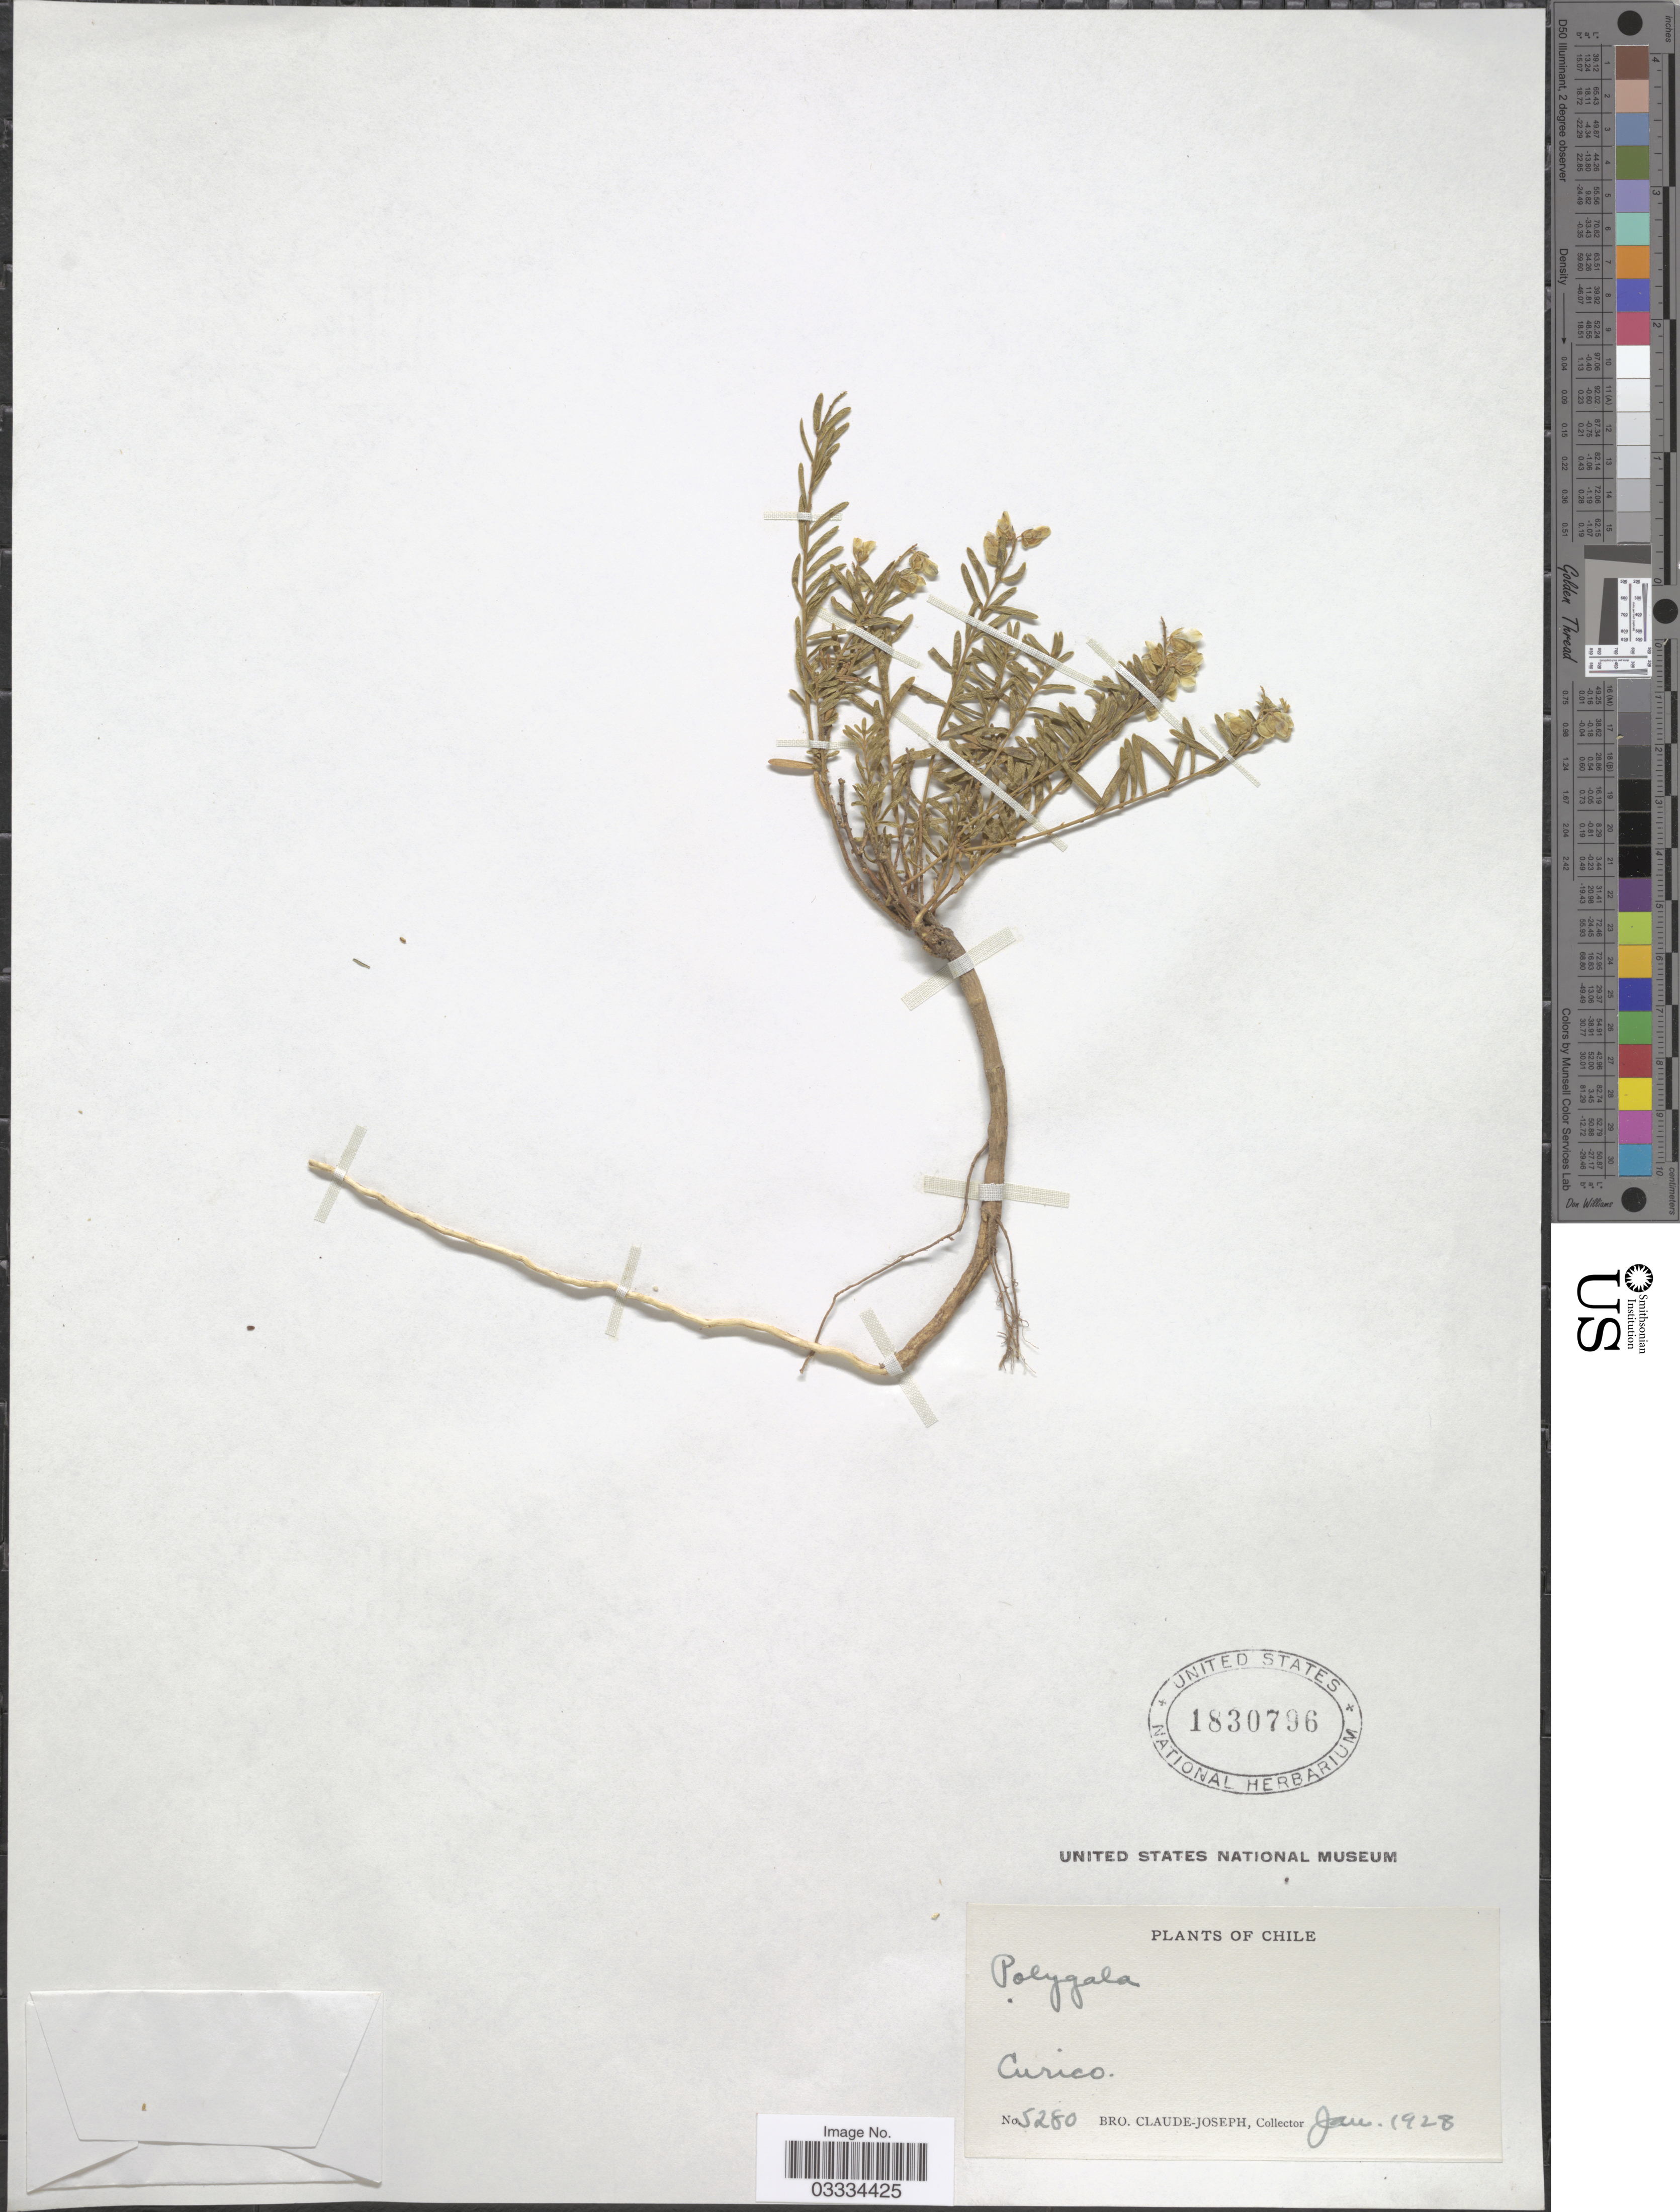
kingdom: Plantae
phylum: Tracheophyta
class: Magnoliopsida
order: Fabales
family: Polygalaceae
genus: Polygala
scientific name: Polygala sp.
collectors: Bro. Claude-Joseph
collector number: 5280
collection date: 1928-01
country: Chile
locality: Curico.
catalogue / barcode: US 1830796